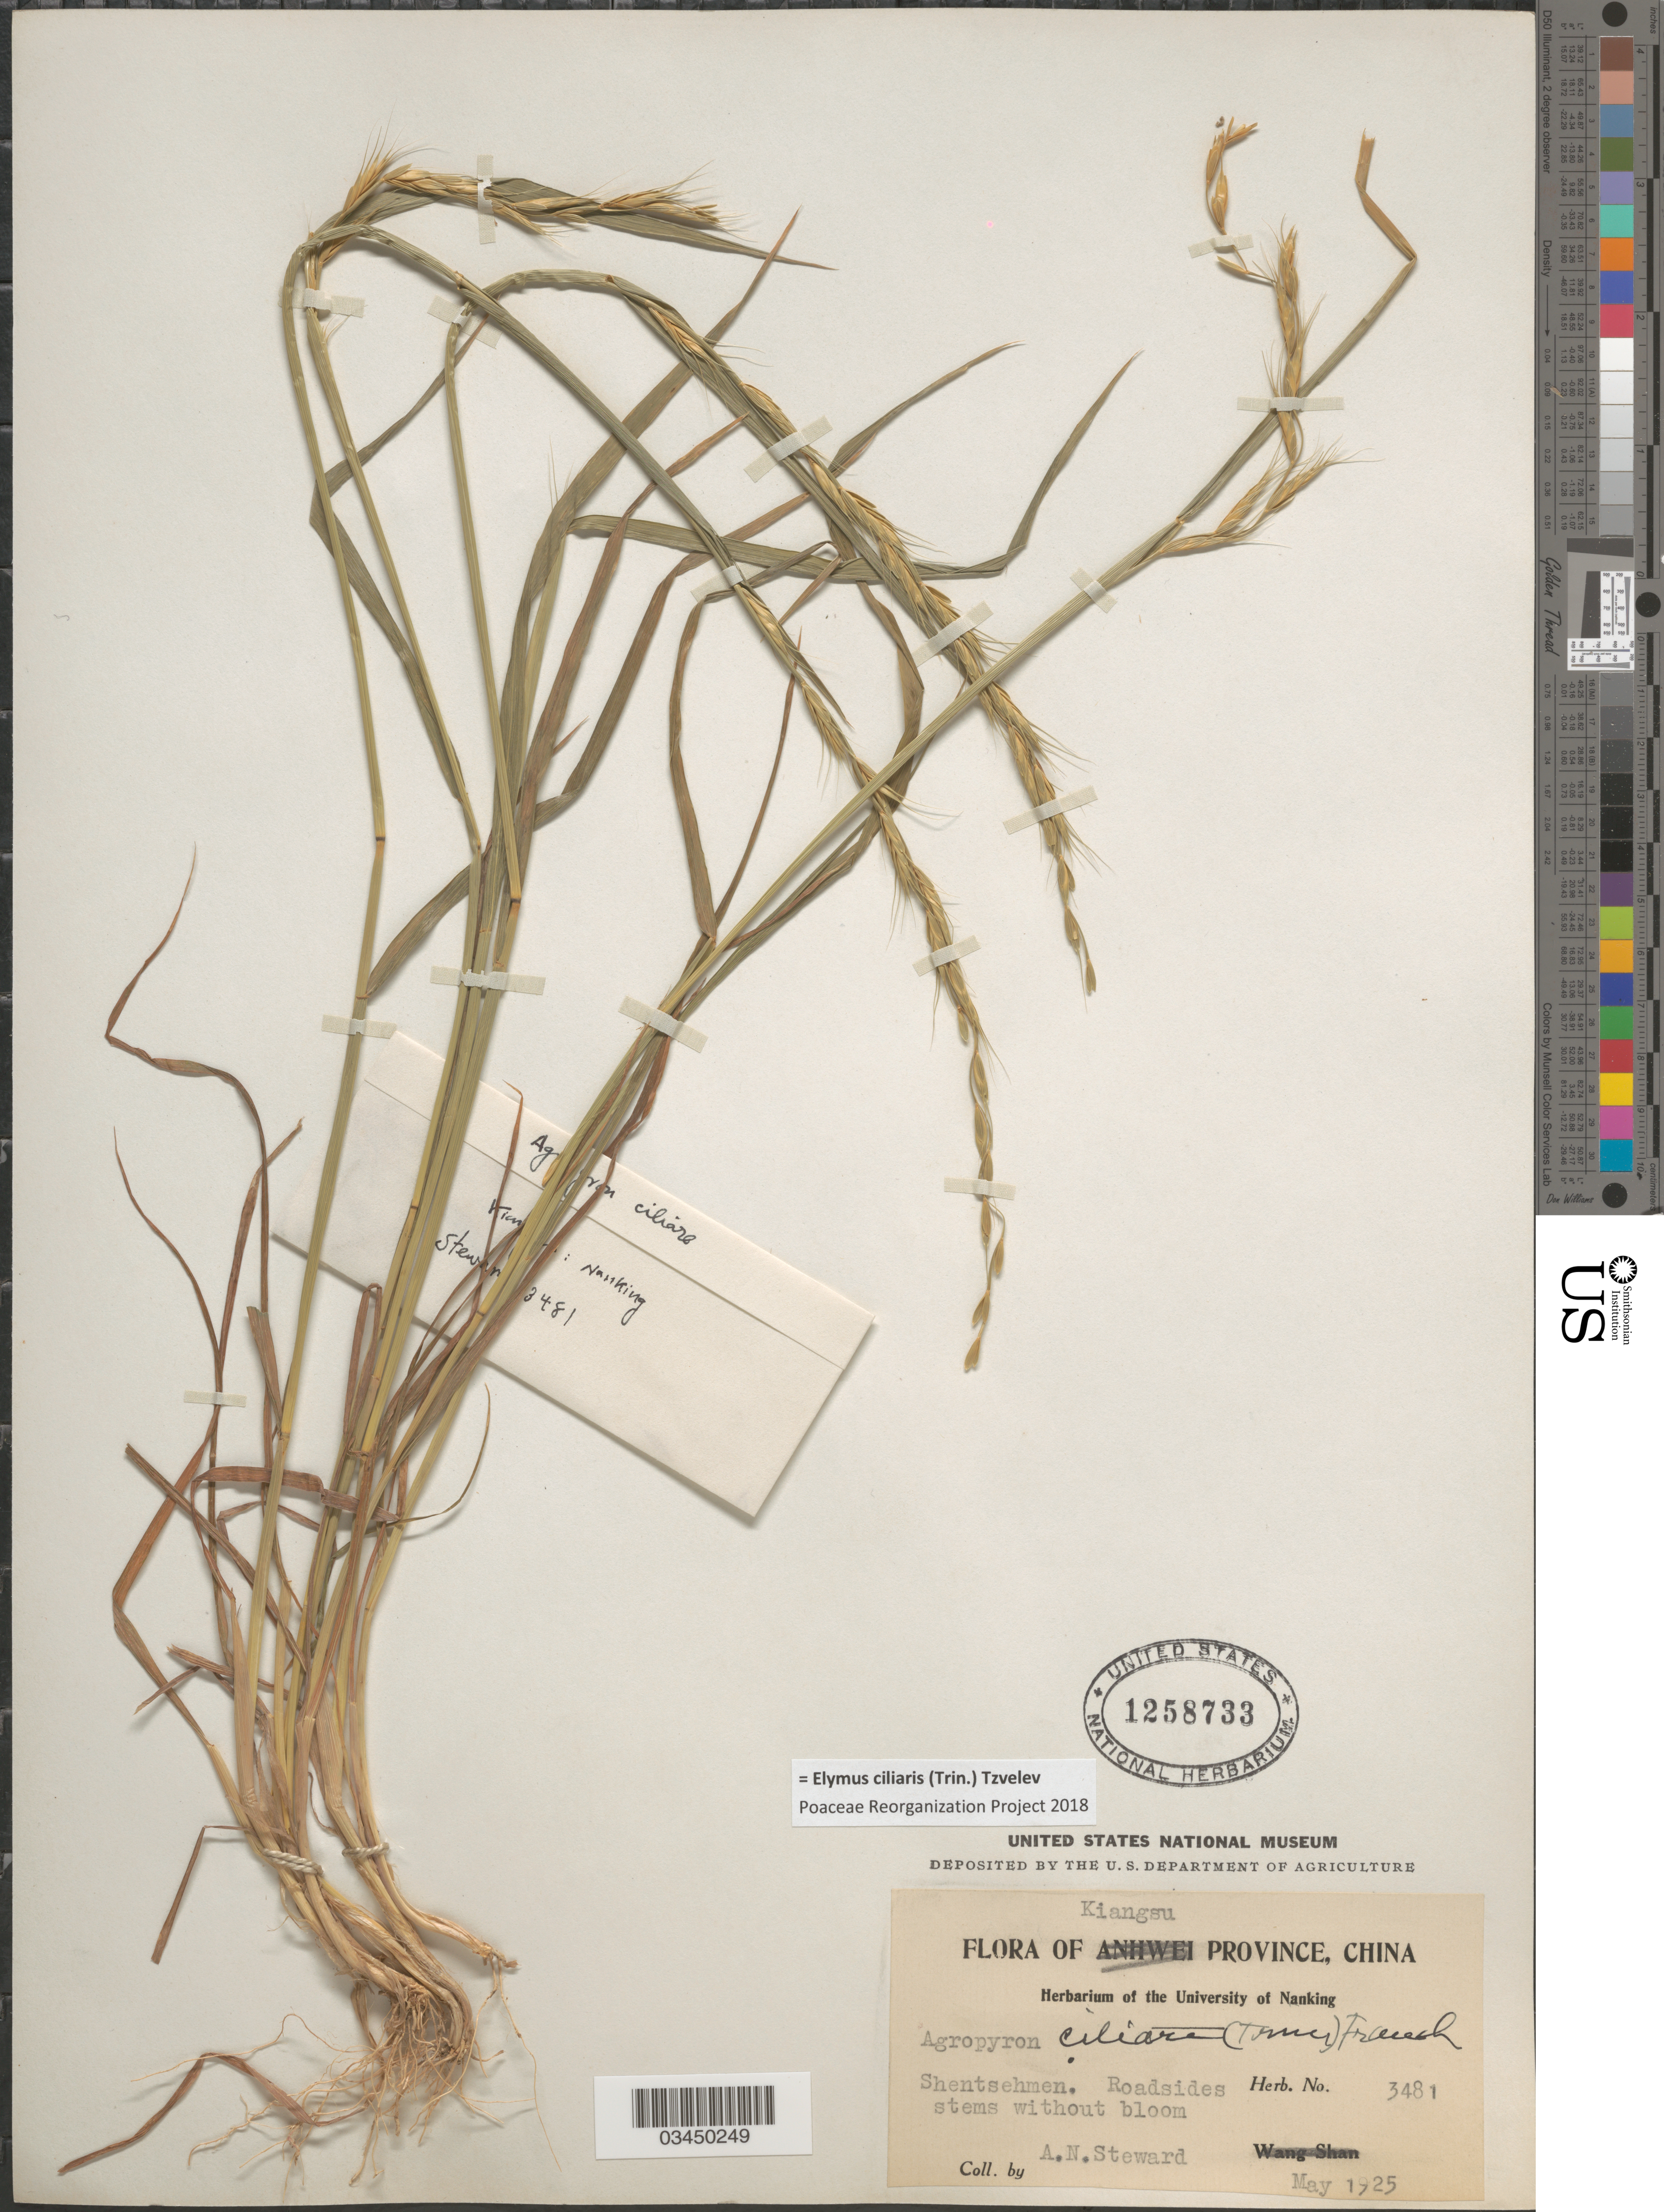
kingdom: Plantae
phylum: Tracheophyta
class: Liliopsida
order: Poales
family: Poaceae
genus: Elymus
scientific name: Elymus ciliaris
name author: (Trin.) Tzvelev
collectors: A. N. Steward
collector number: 3481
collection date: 1925-05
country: China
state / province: Jiangsu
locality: Kiangsu Province. Shentsehmen, Roadsides.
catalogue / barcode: US 1258733